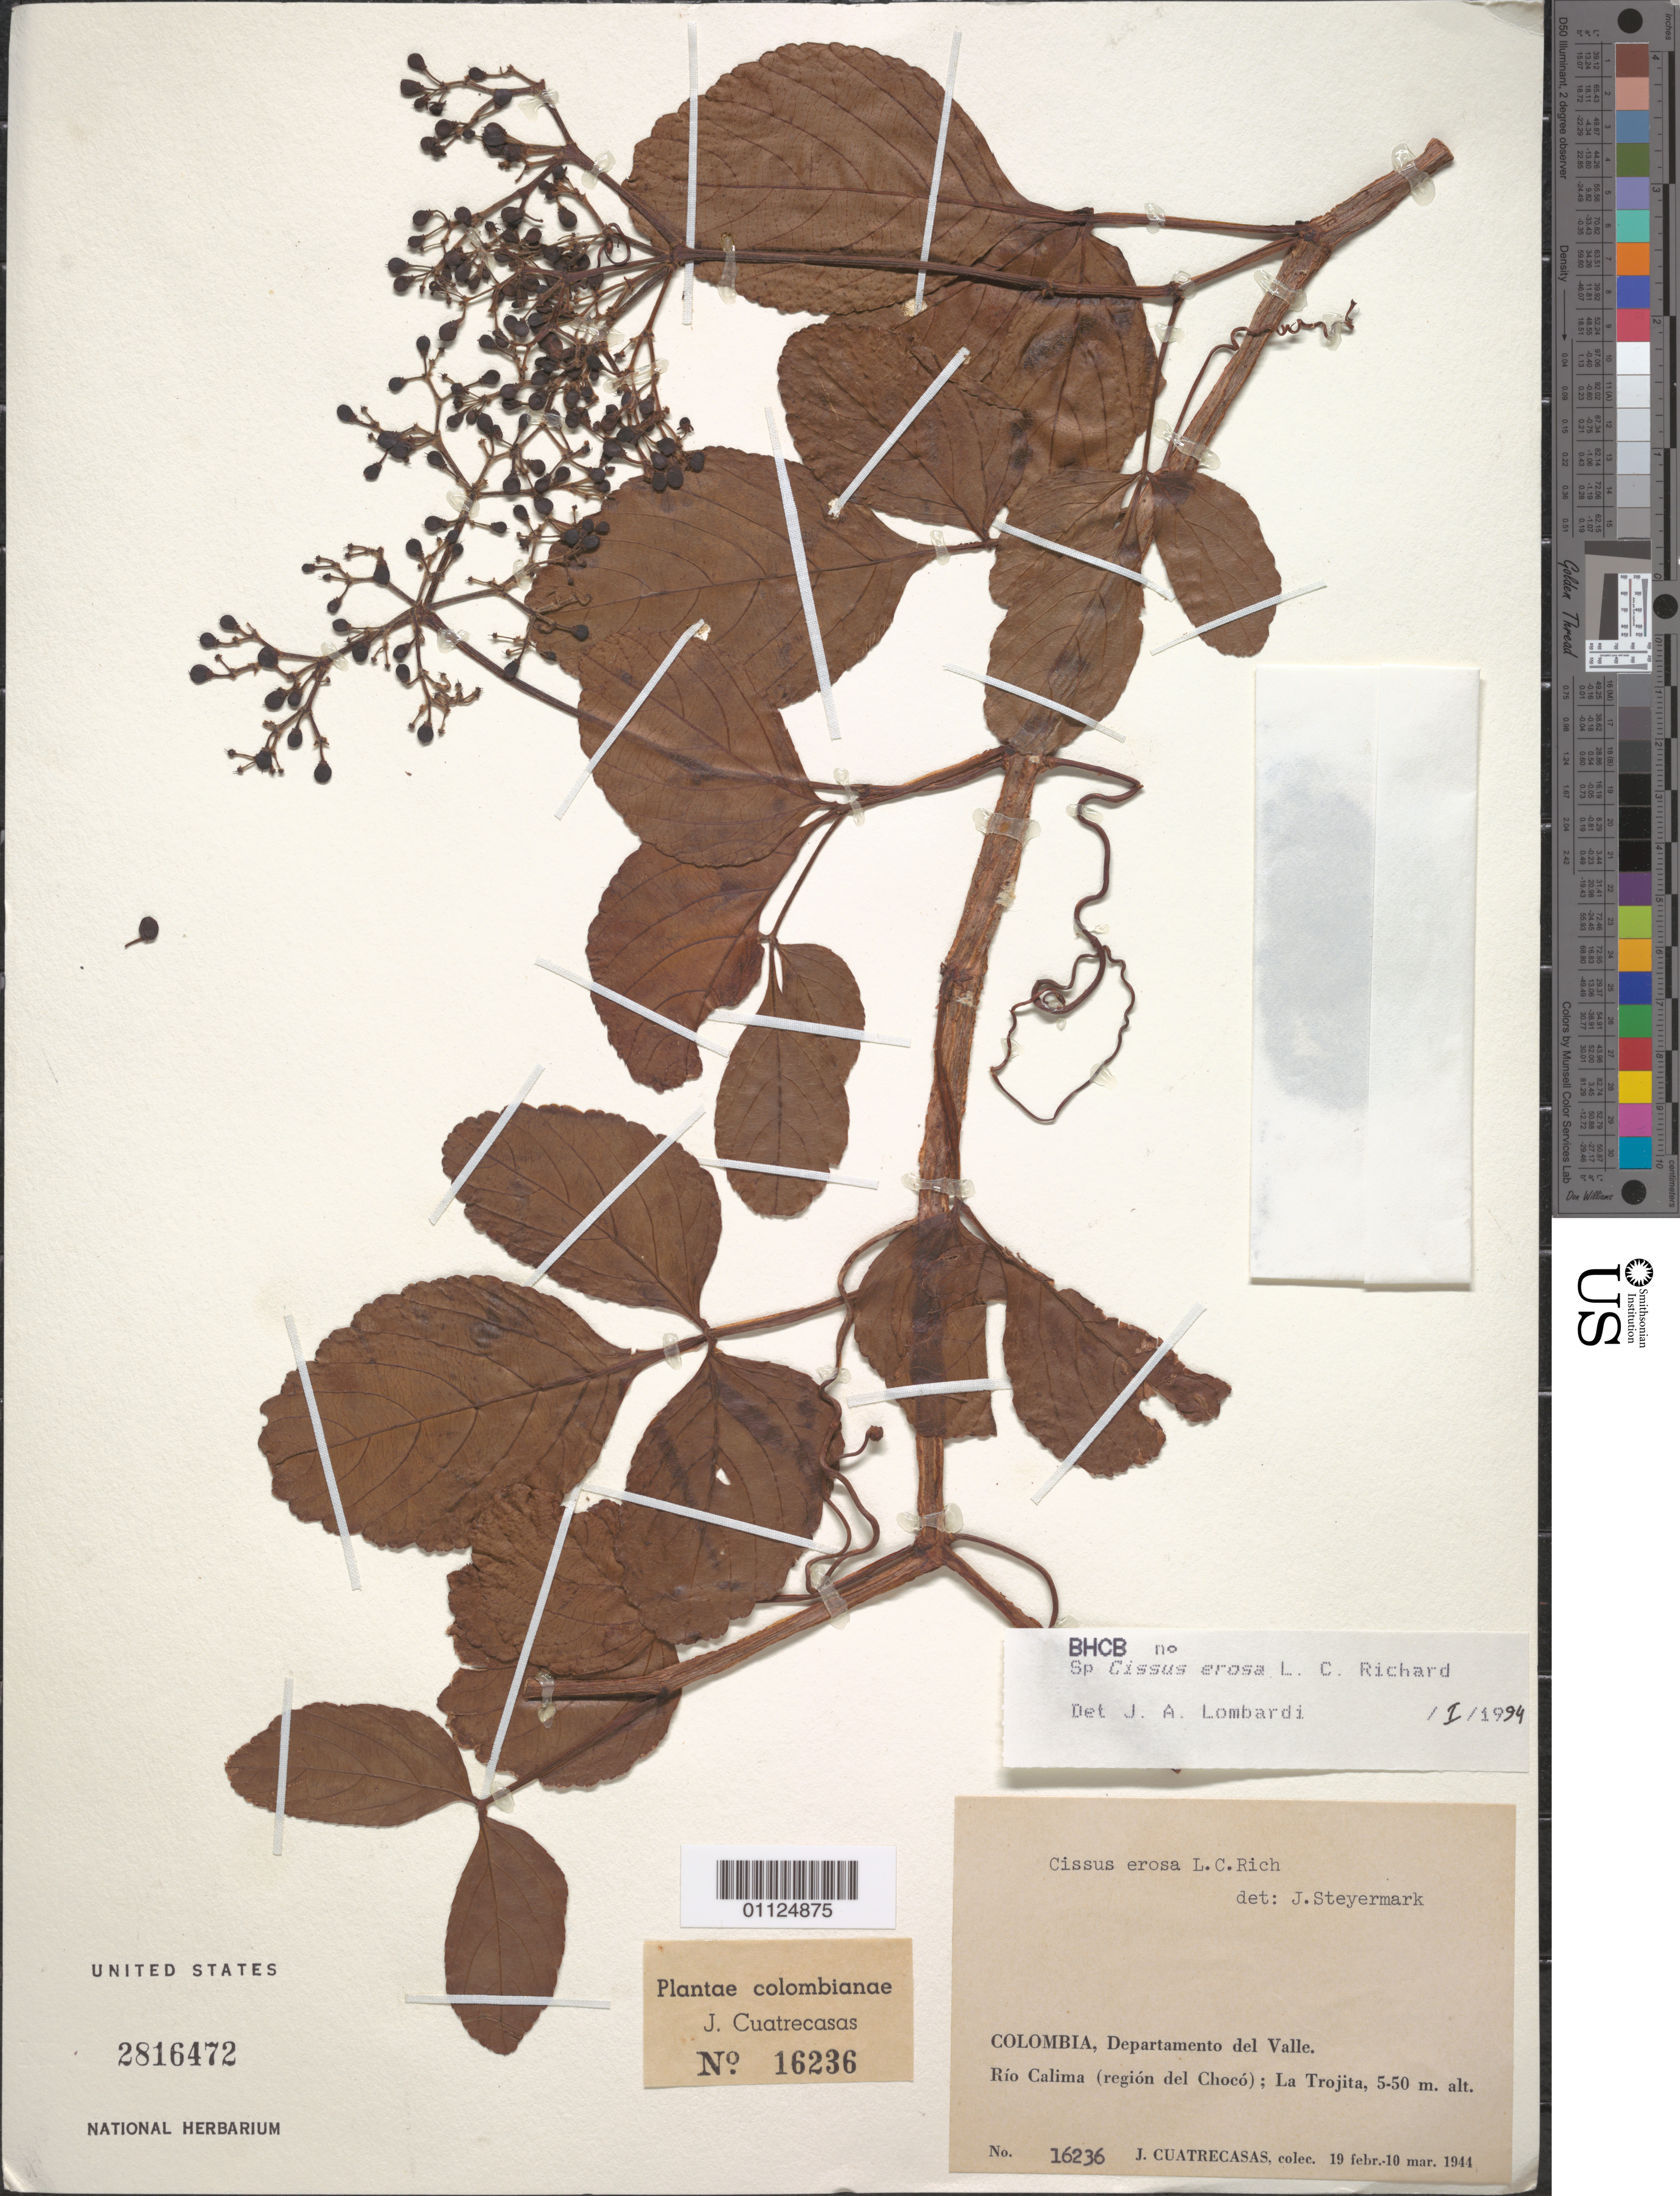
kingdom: Plantae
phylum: Tracheophyta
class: Magnoliopsida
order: Vitales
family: Vitaceae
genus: Cissus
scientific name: Cissus erosa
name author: Rich.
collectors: J. Cuatrecasas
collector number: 16236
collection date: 1944-02-19/1944-03-10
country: Colombia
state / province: Valle del Cauca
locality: Rio Calima (region del Choco); La Trojita.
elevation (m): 5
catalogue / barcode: US 2816472